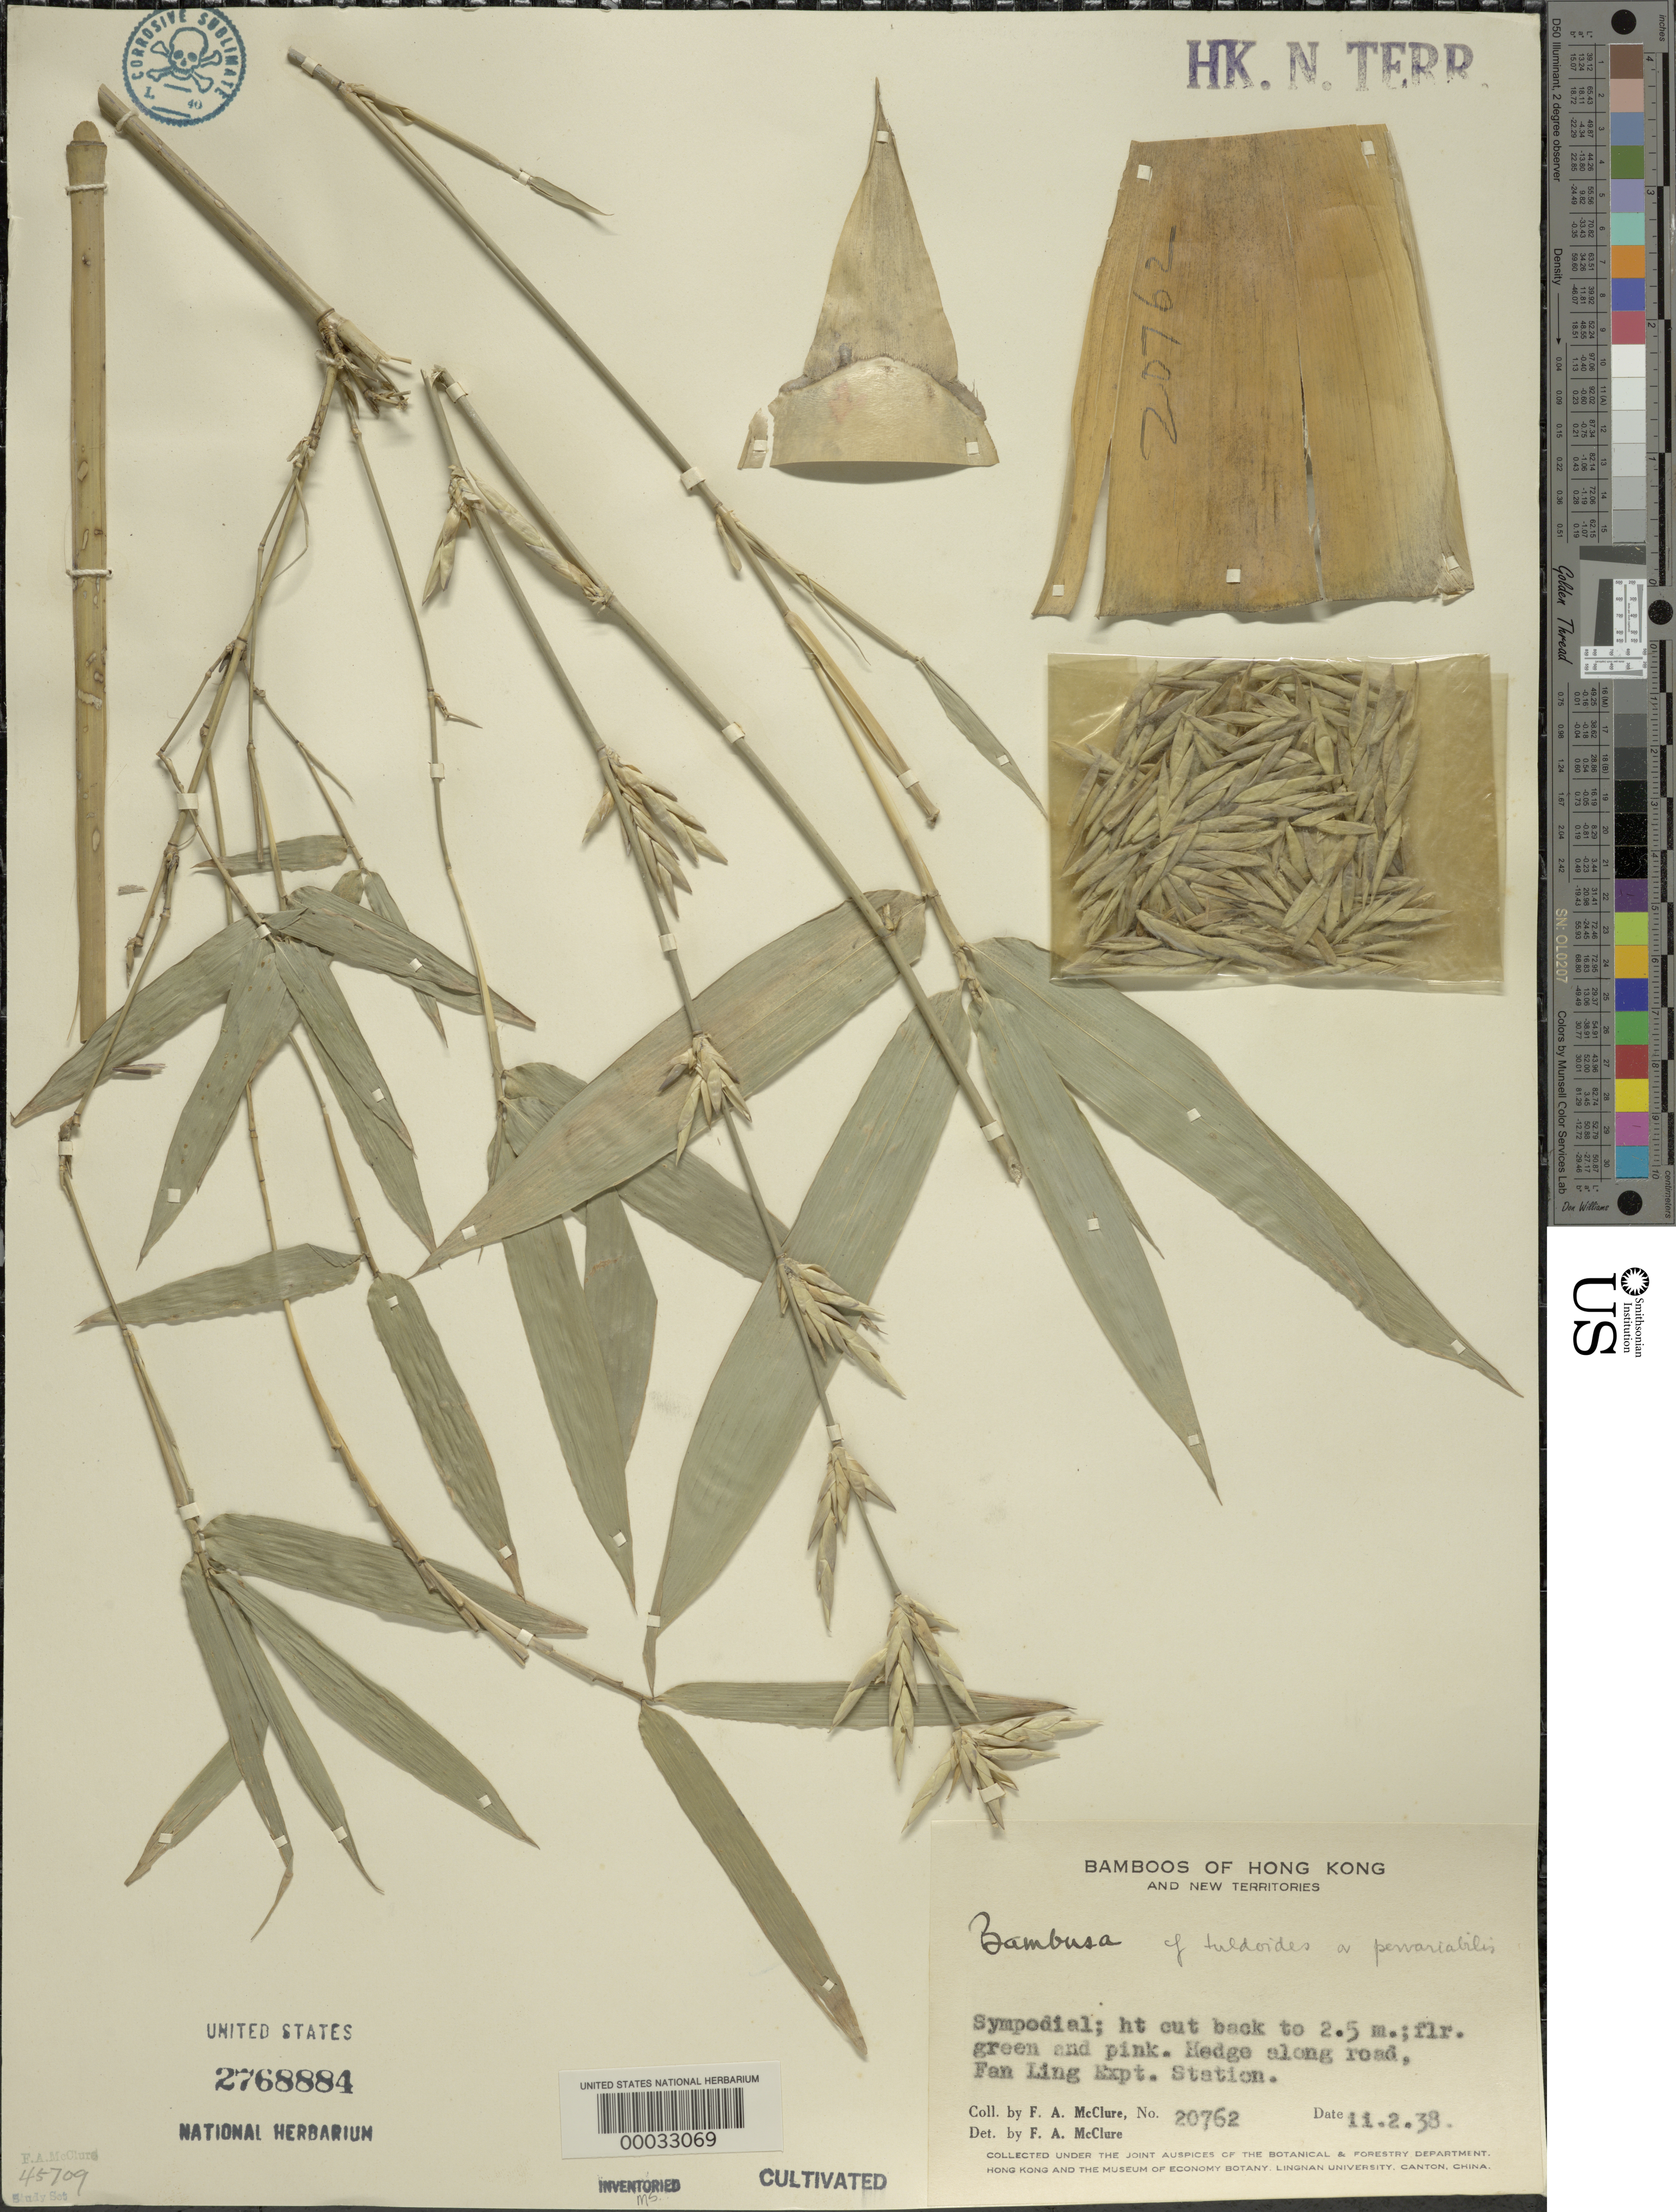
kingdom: Plantae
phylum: Tracheophyta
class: Liliopsida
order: Poales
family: Poaceae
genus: Bambusa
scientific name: Bambusa tuldoides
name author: Munro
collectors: F. A. McClure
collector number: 20762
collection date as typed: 02 Feb 1938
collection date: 1938-02-02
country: China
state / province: Hong Kong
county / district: New Territories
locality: Fan ling experimental station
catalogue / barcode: US 2768884